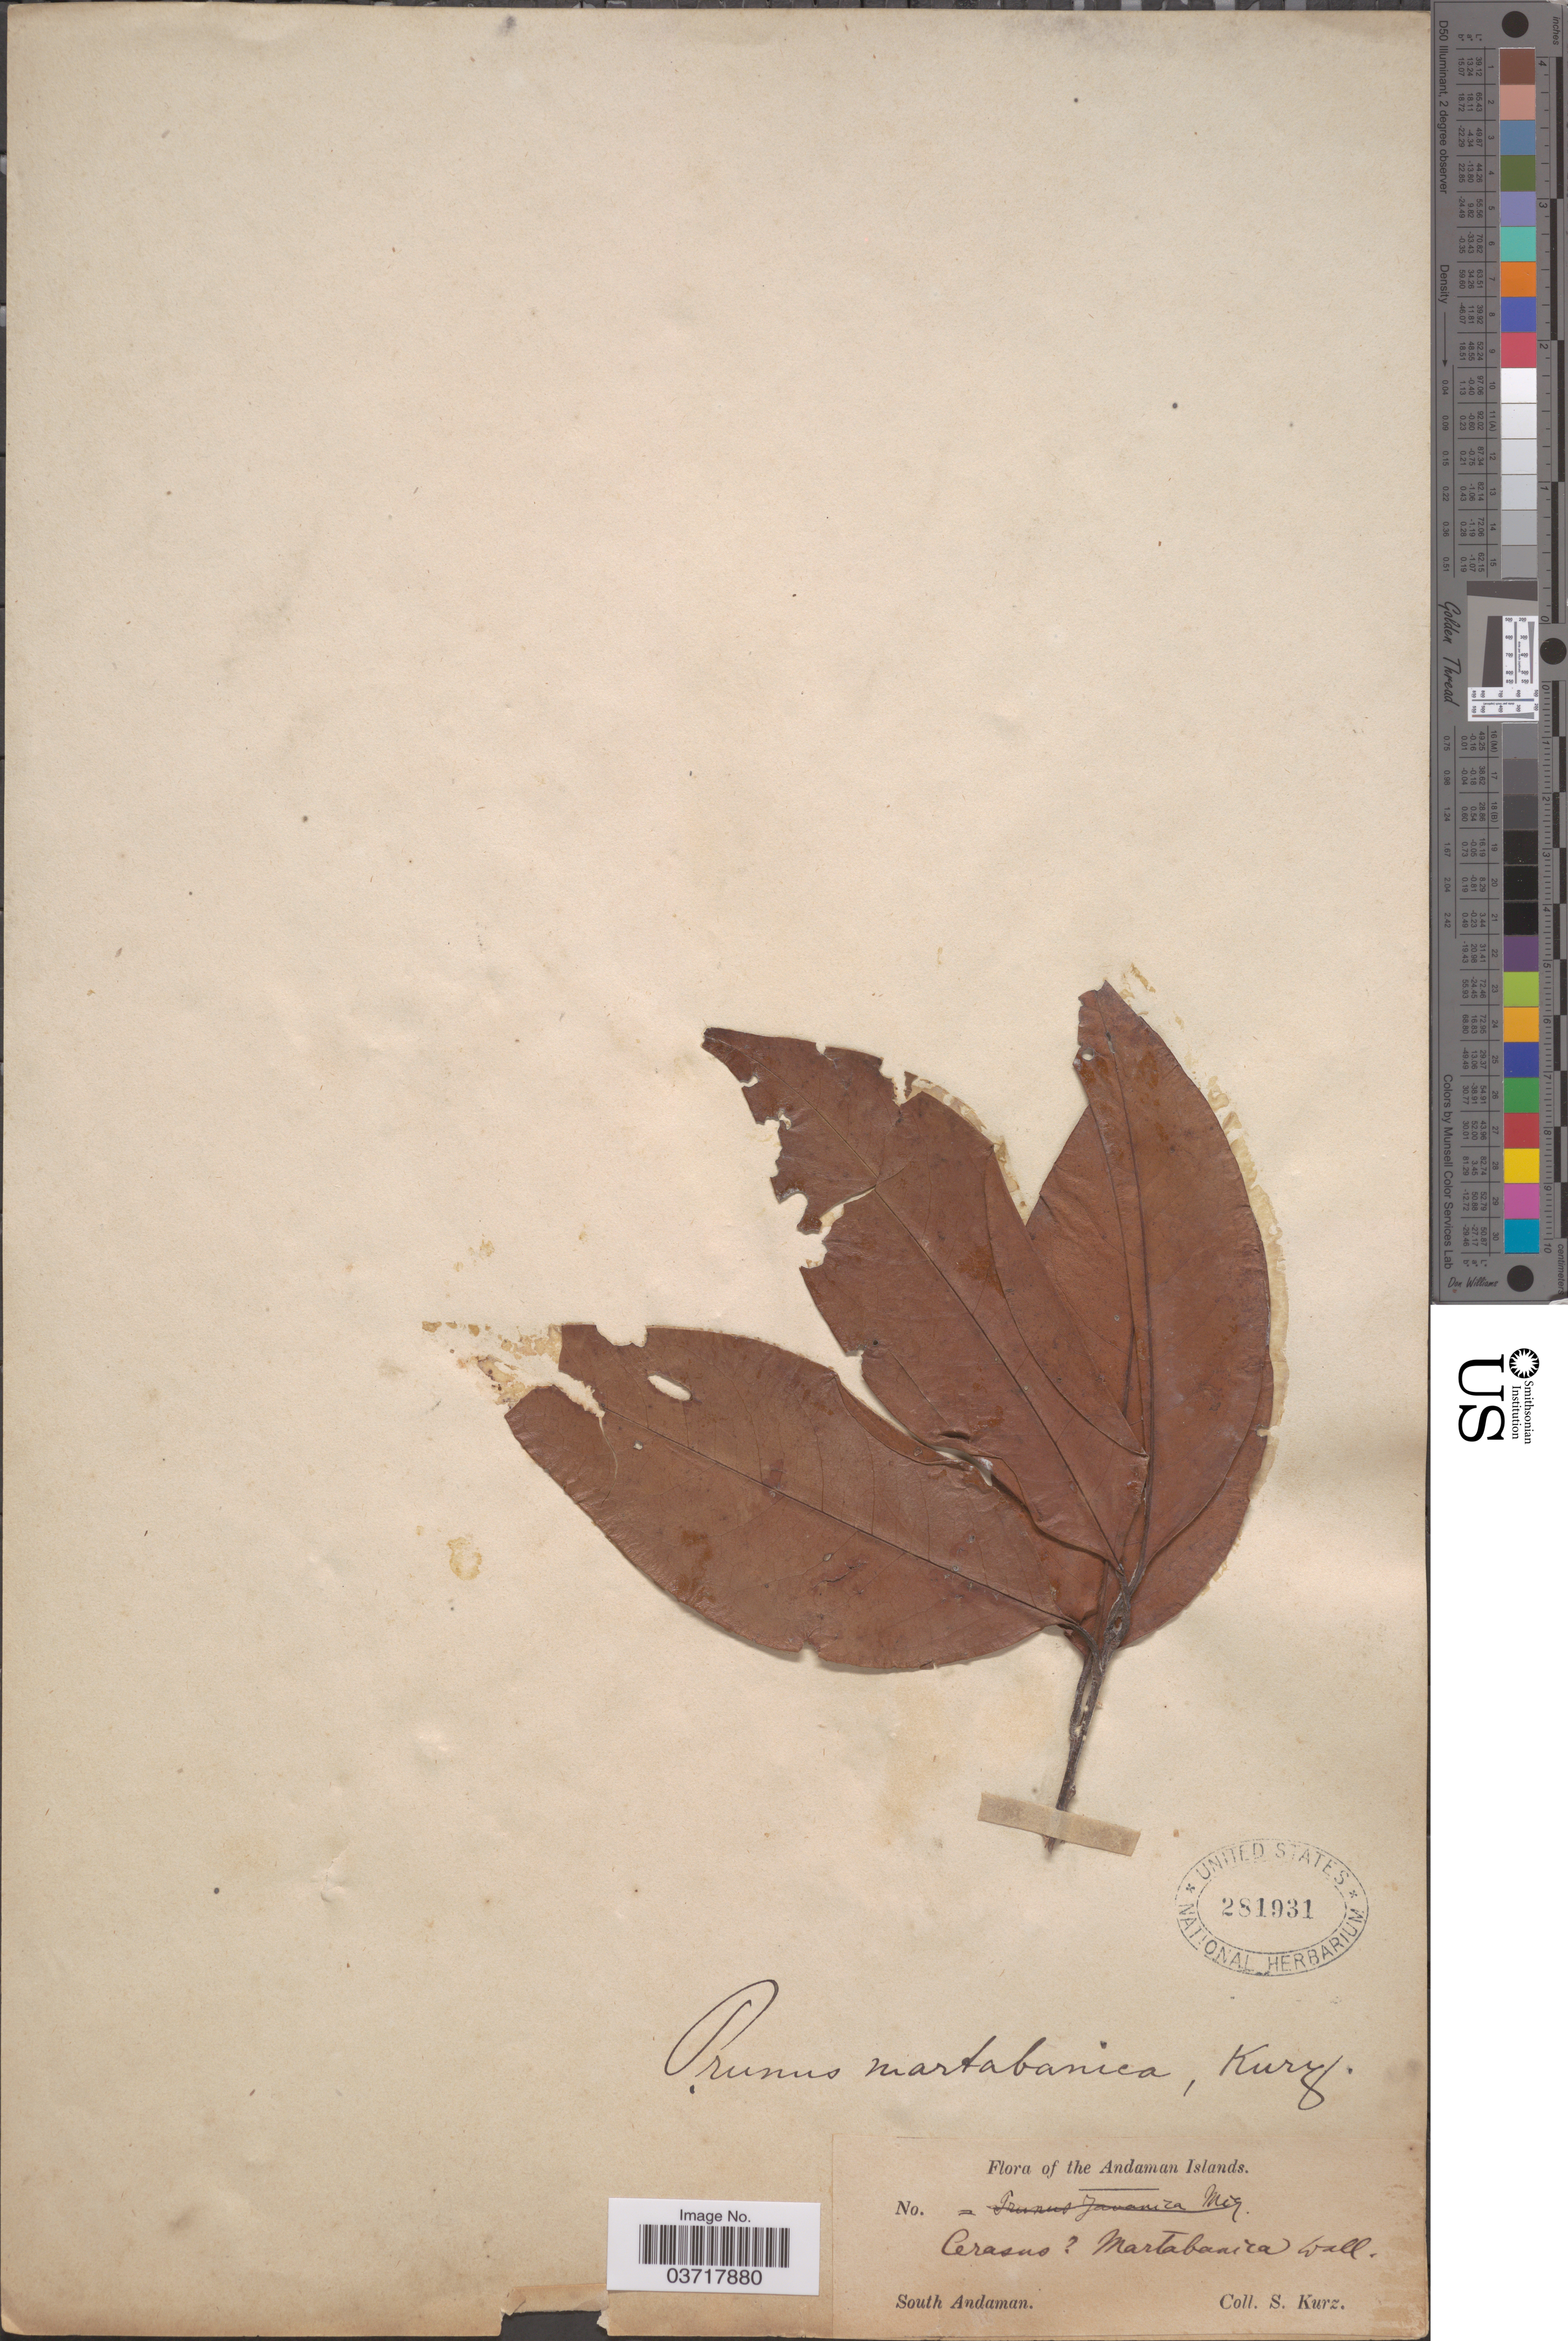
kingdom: Plantae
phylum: Tracheophyta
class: Magnoliopsida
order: Rosales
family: Rosaceae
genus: Prunus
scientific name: Prunus martabanica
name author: Kurz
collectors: S. Kurz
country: India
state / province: Andaman and Nicobar Islands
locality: Andaman Islands. South Andaman.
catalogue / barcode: US 281931